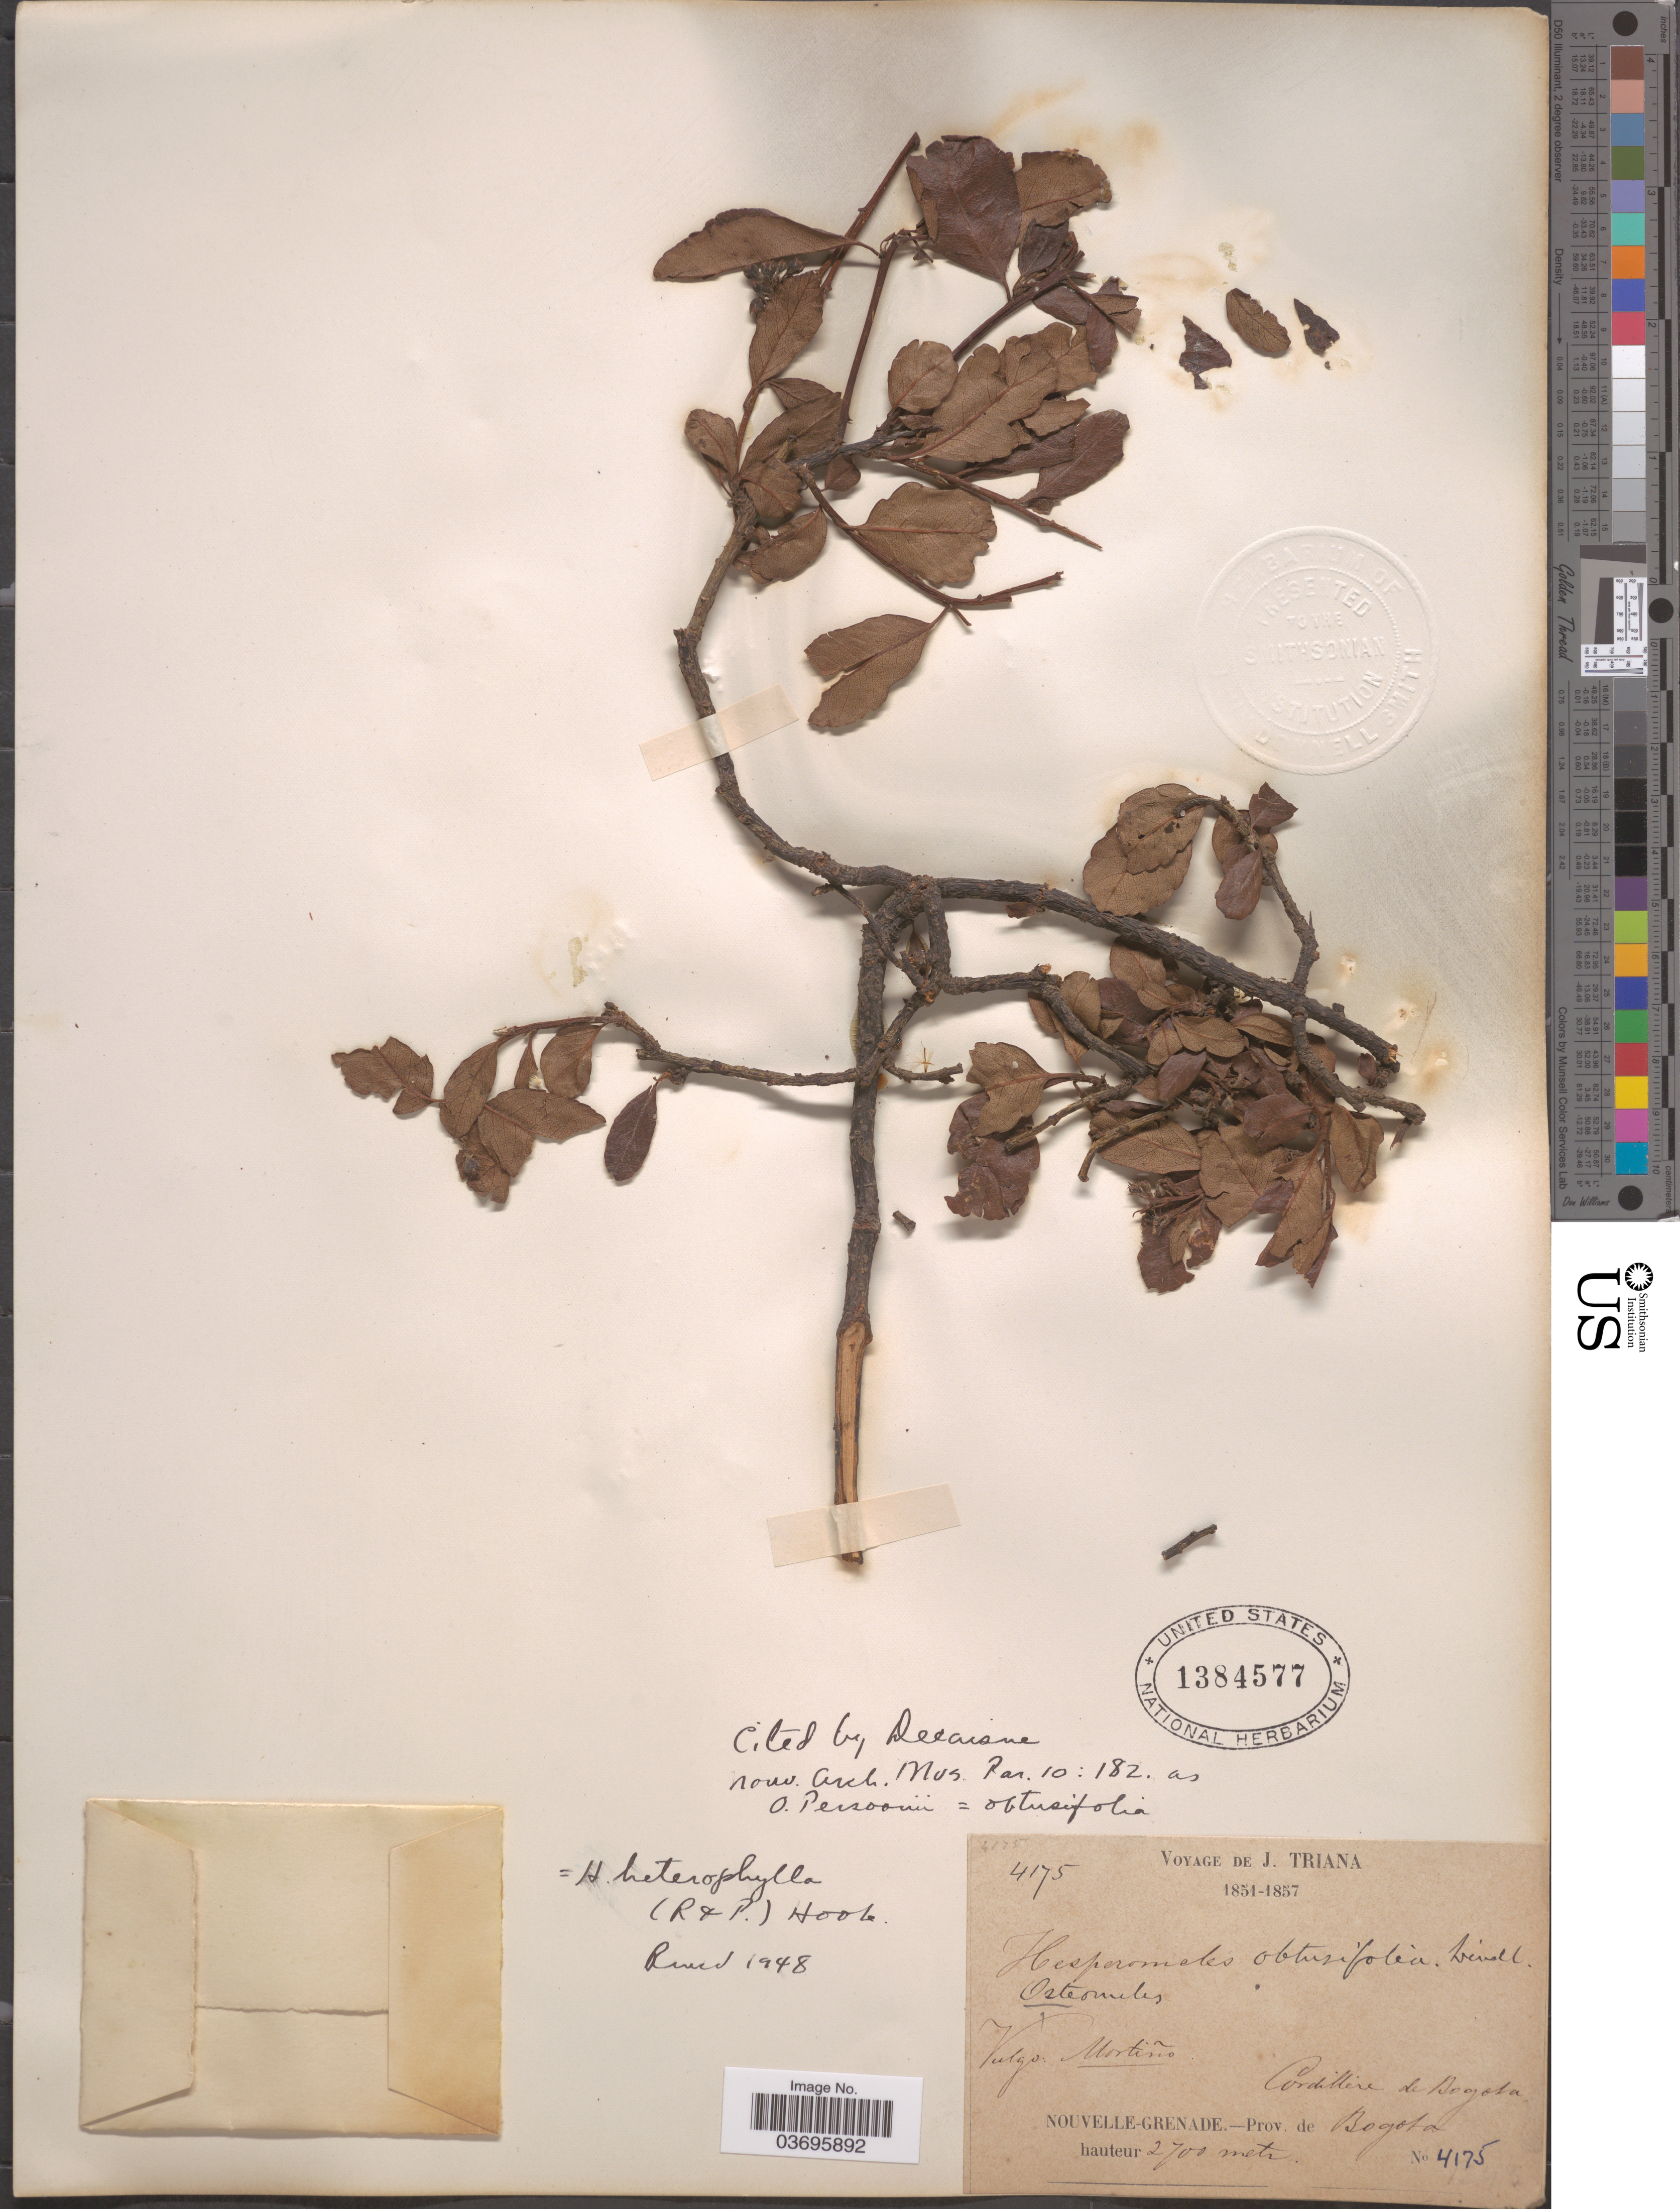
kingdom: Plantae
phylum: Tracheophyta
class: Magnoliopsida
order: Rosales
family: Rosaceae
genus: Hesperomeles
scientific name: Hesperomeles heterophylla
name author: (Ruiz & Pav.) Hook.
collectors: J. Triana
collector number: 4175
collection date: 1851/1857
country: Colombia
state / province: Bogota D.C.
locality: Cordilère de Bogota. Nouvelle-Grenade. Prov. de Bogota.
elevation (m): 2700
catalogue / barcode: US 1384577